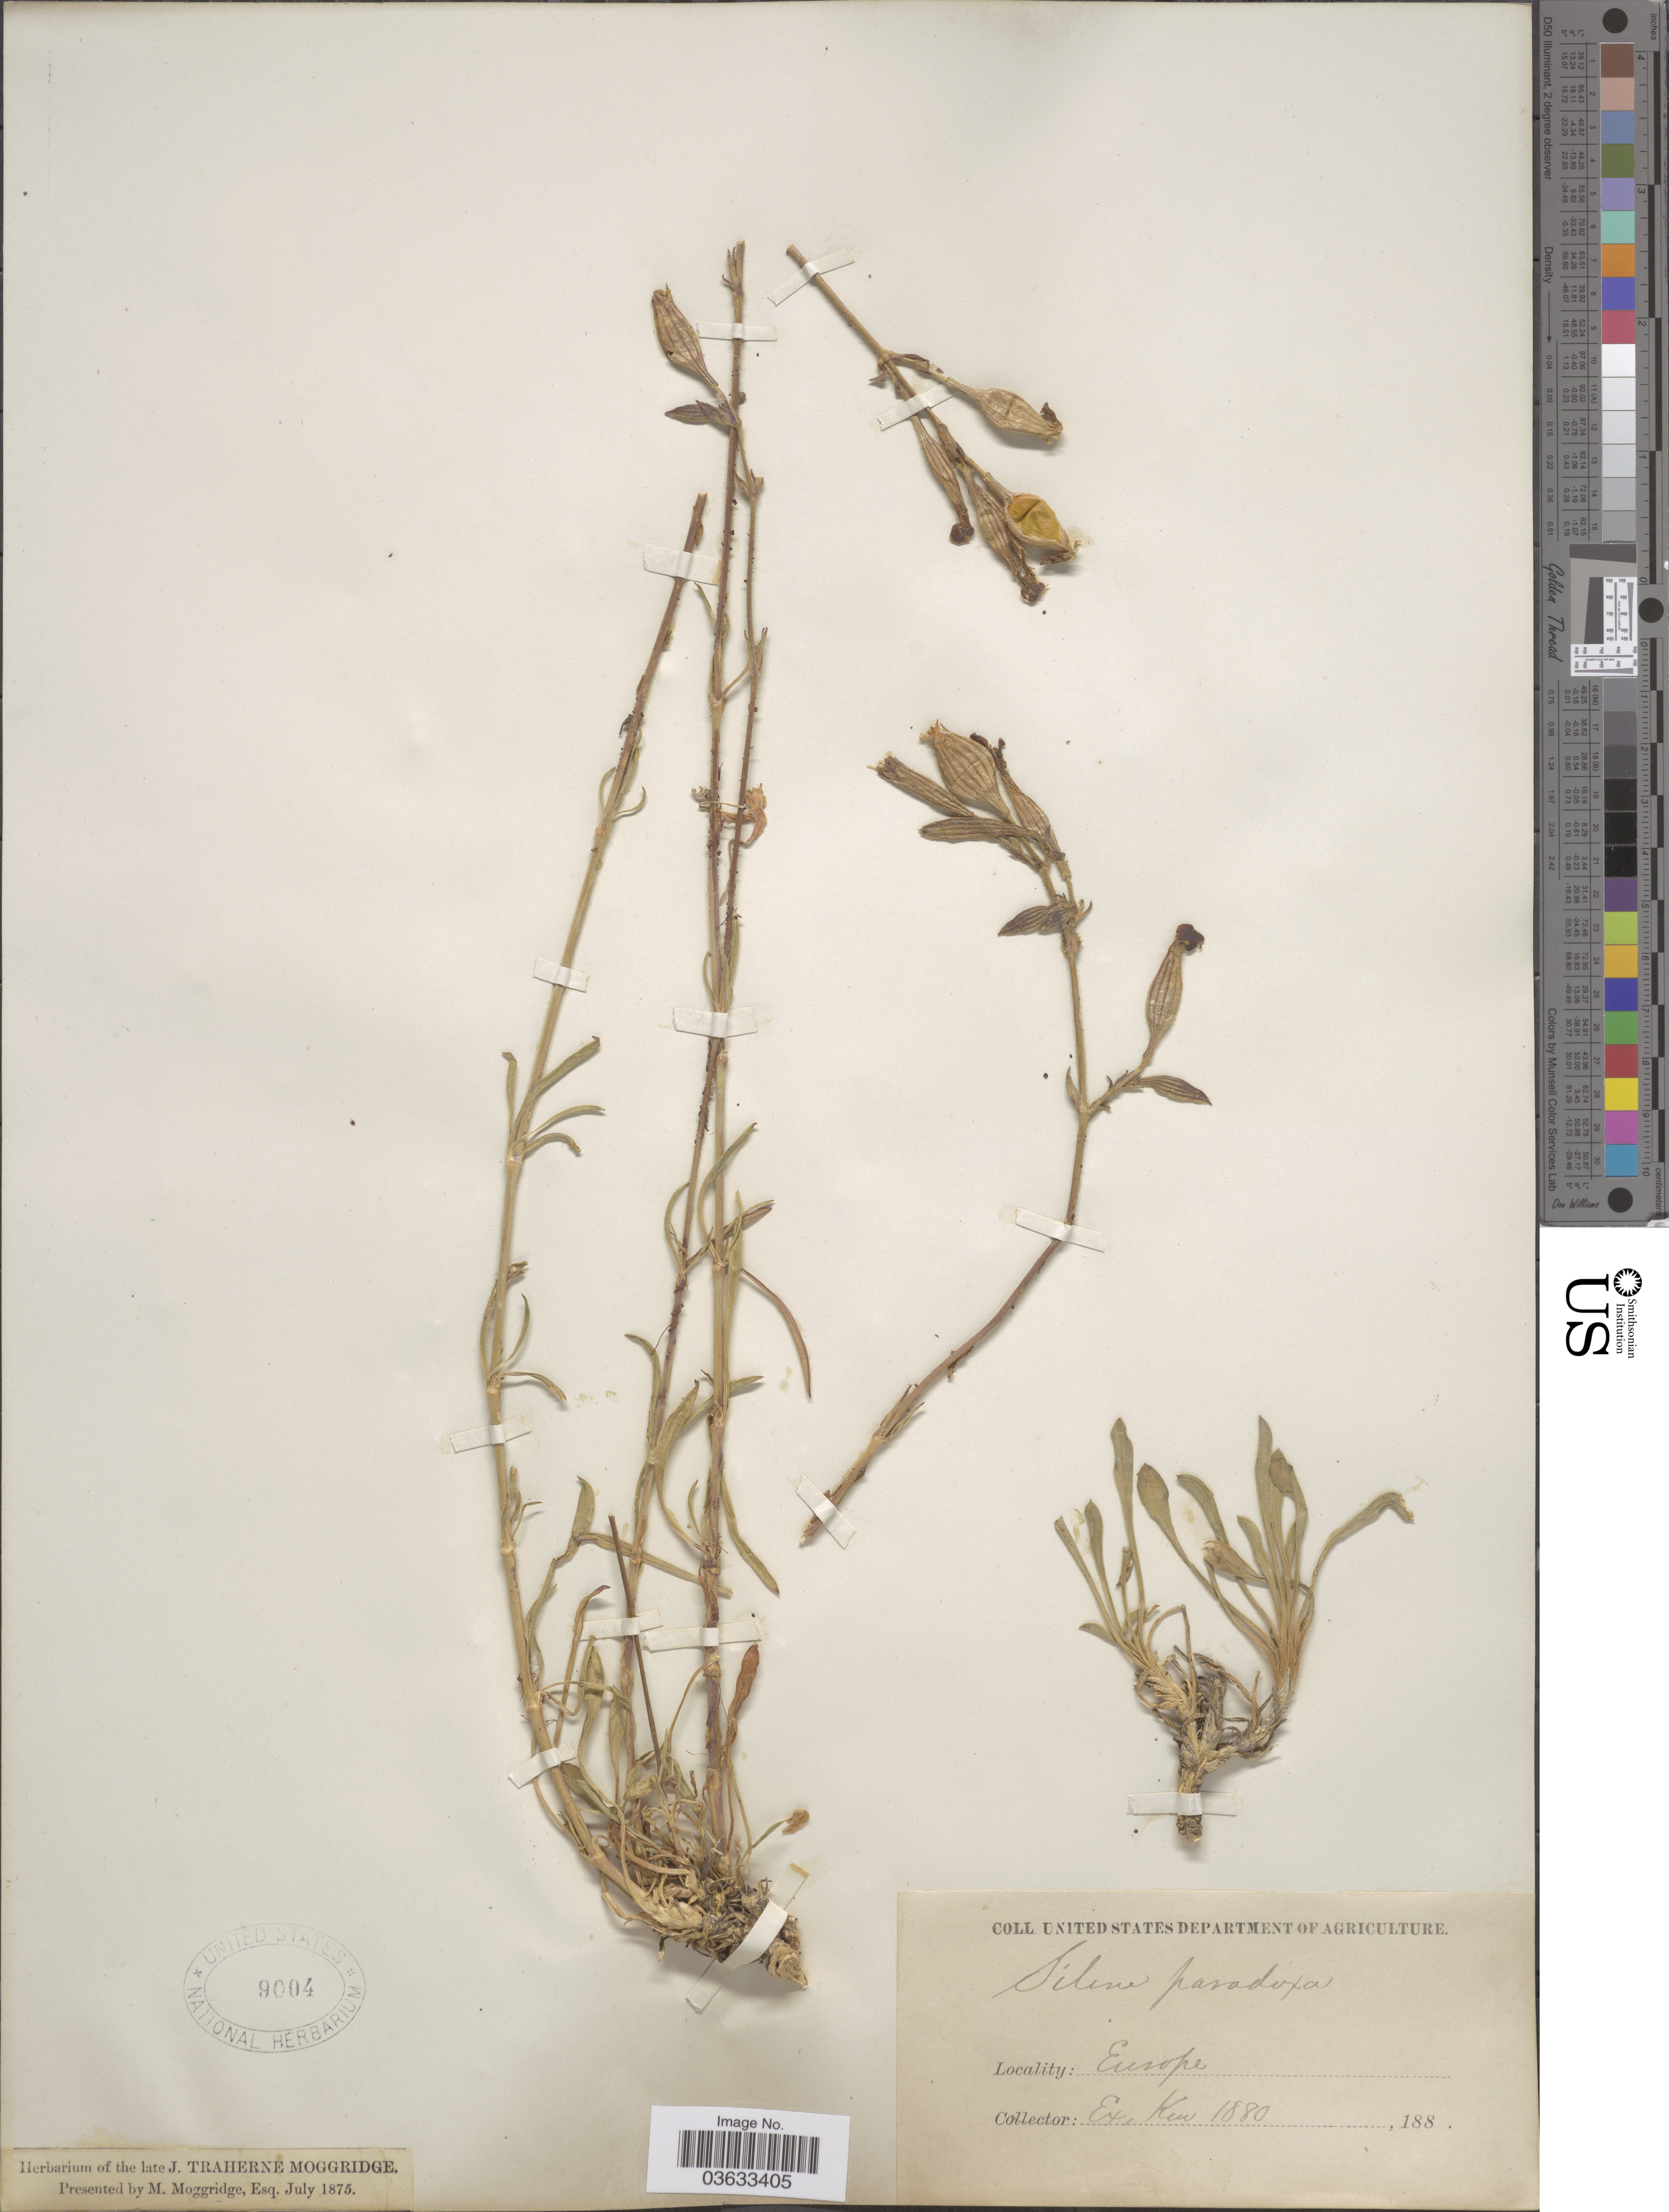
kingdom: Plantae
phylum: Tracheophyta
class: Magnoliopsida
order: Caryophyllales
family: Caryophyllaceae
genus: Silene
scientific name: Silene paradoxa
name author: L.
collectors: ex Herb. Kew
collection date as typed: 188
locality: Europe.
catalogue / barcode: US 9004